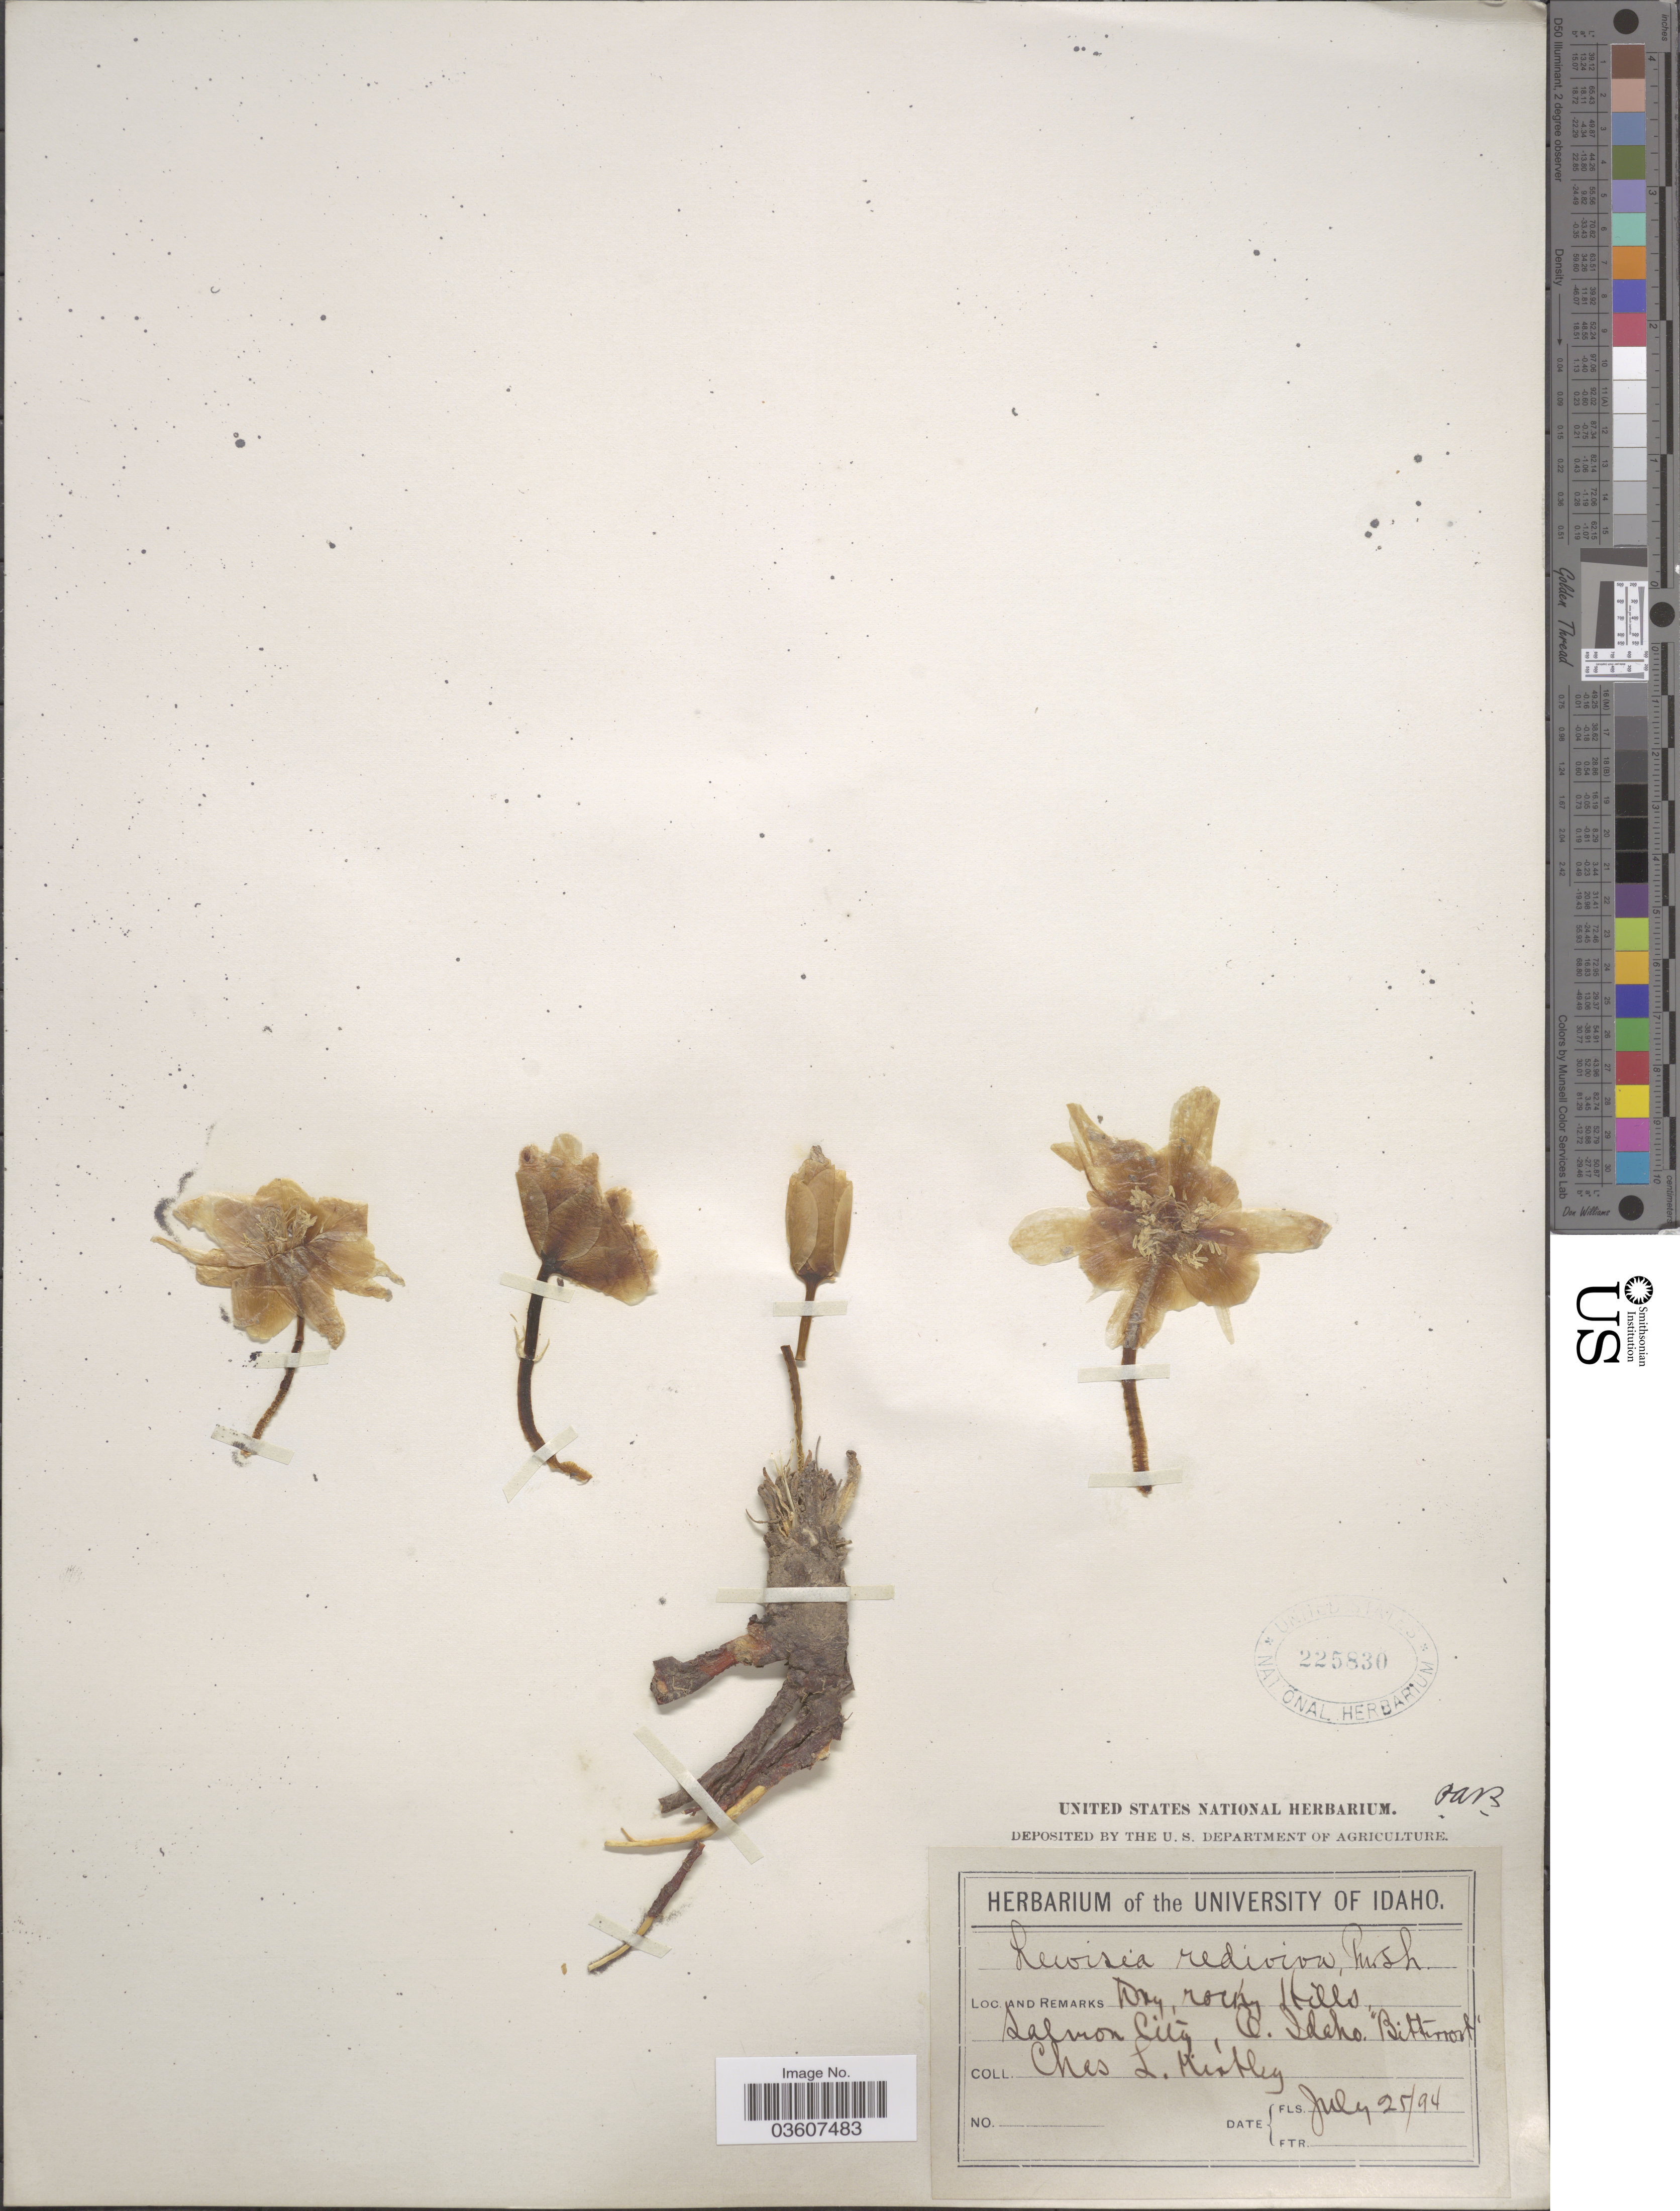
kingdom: Plantae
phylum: Tracheophyta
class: Magnoliopsida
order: Caryophyllales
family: Montiaceae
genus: Lewisia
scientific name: Lewisia rediviva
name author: Pursh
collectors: C. Mistley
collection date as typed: Transcribed d/m/y: 25/7/94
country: United States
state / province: Idaho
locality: Dry, rocky Hills, Salmon City, C. Idaho.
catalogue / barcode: US 225830